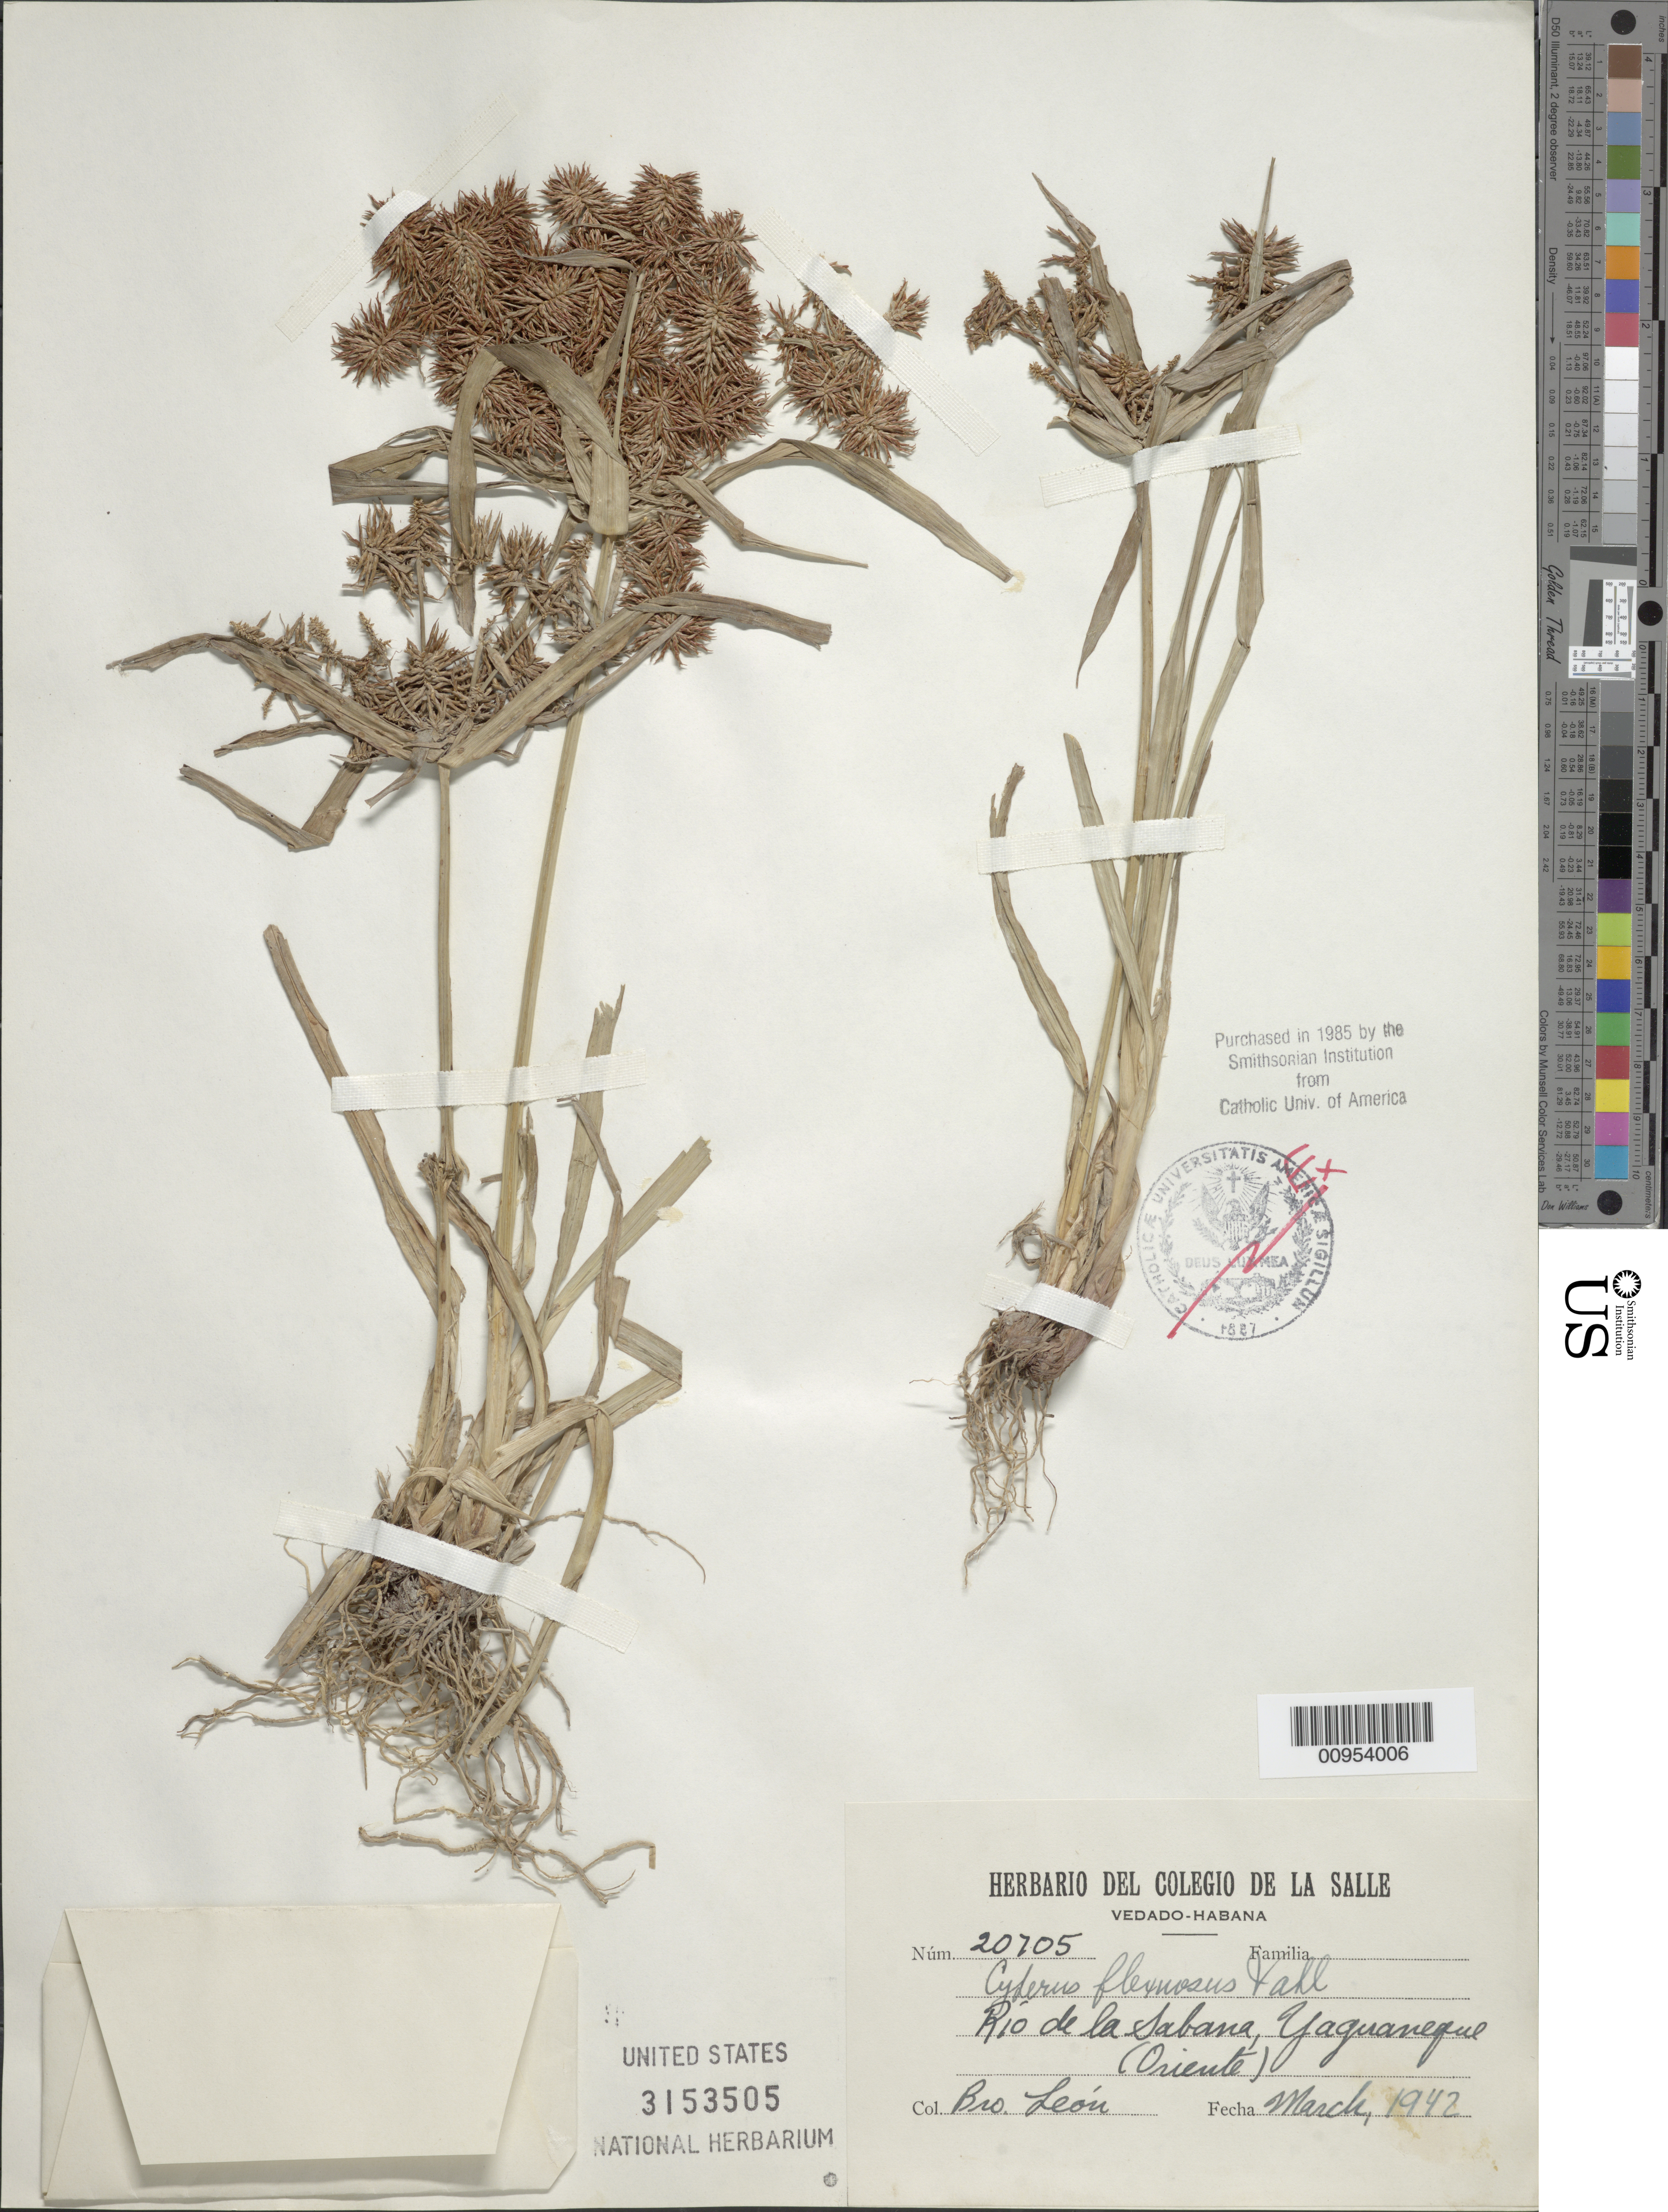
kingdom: Plantae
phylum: Tracheophyta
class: Liliopsida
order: Poales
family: Cyperaceae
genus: Cyperus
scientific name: Cyperus ferax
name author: Rich.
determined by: Strong, Mark T., (BOT), Smithsonian Institution - National Museum of Natural History (UNITED STATES)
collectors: Bro. León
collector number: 20705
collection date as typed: Mar 1942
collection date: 1942-03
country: Cuba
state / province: Oriente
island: Cuba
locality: Río de la Sabana, Yaguaneque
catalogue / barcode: US 3153505